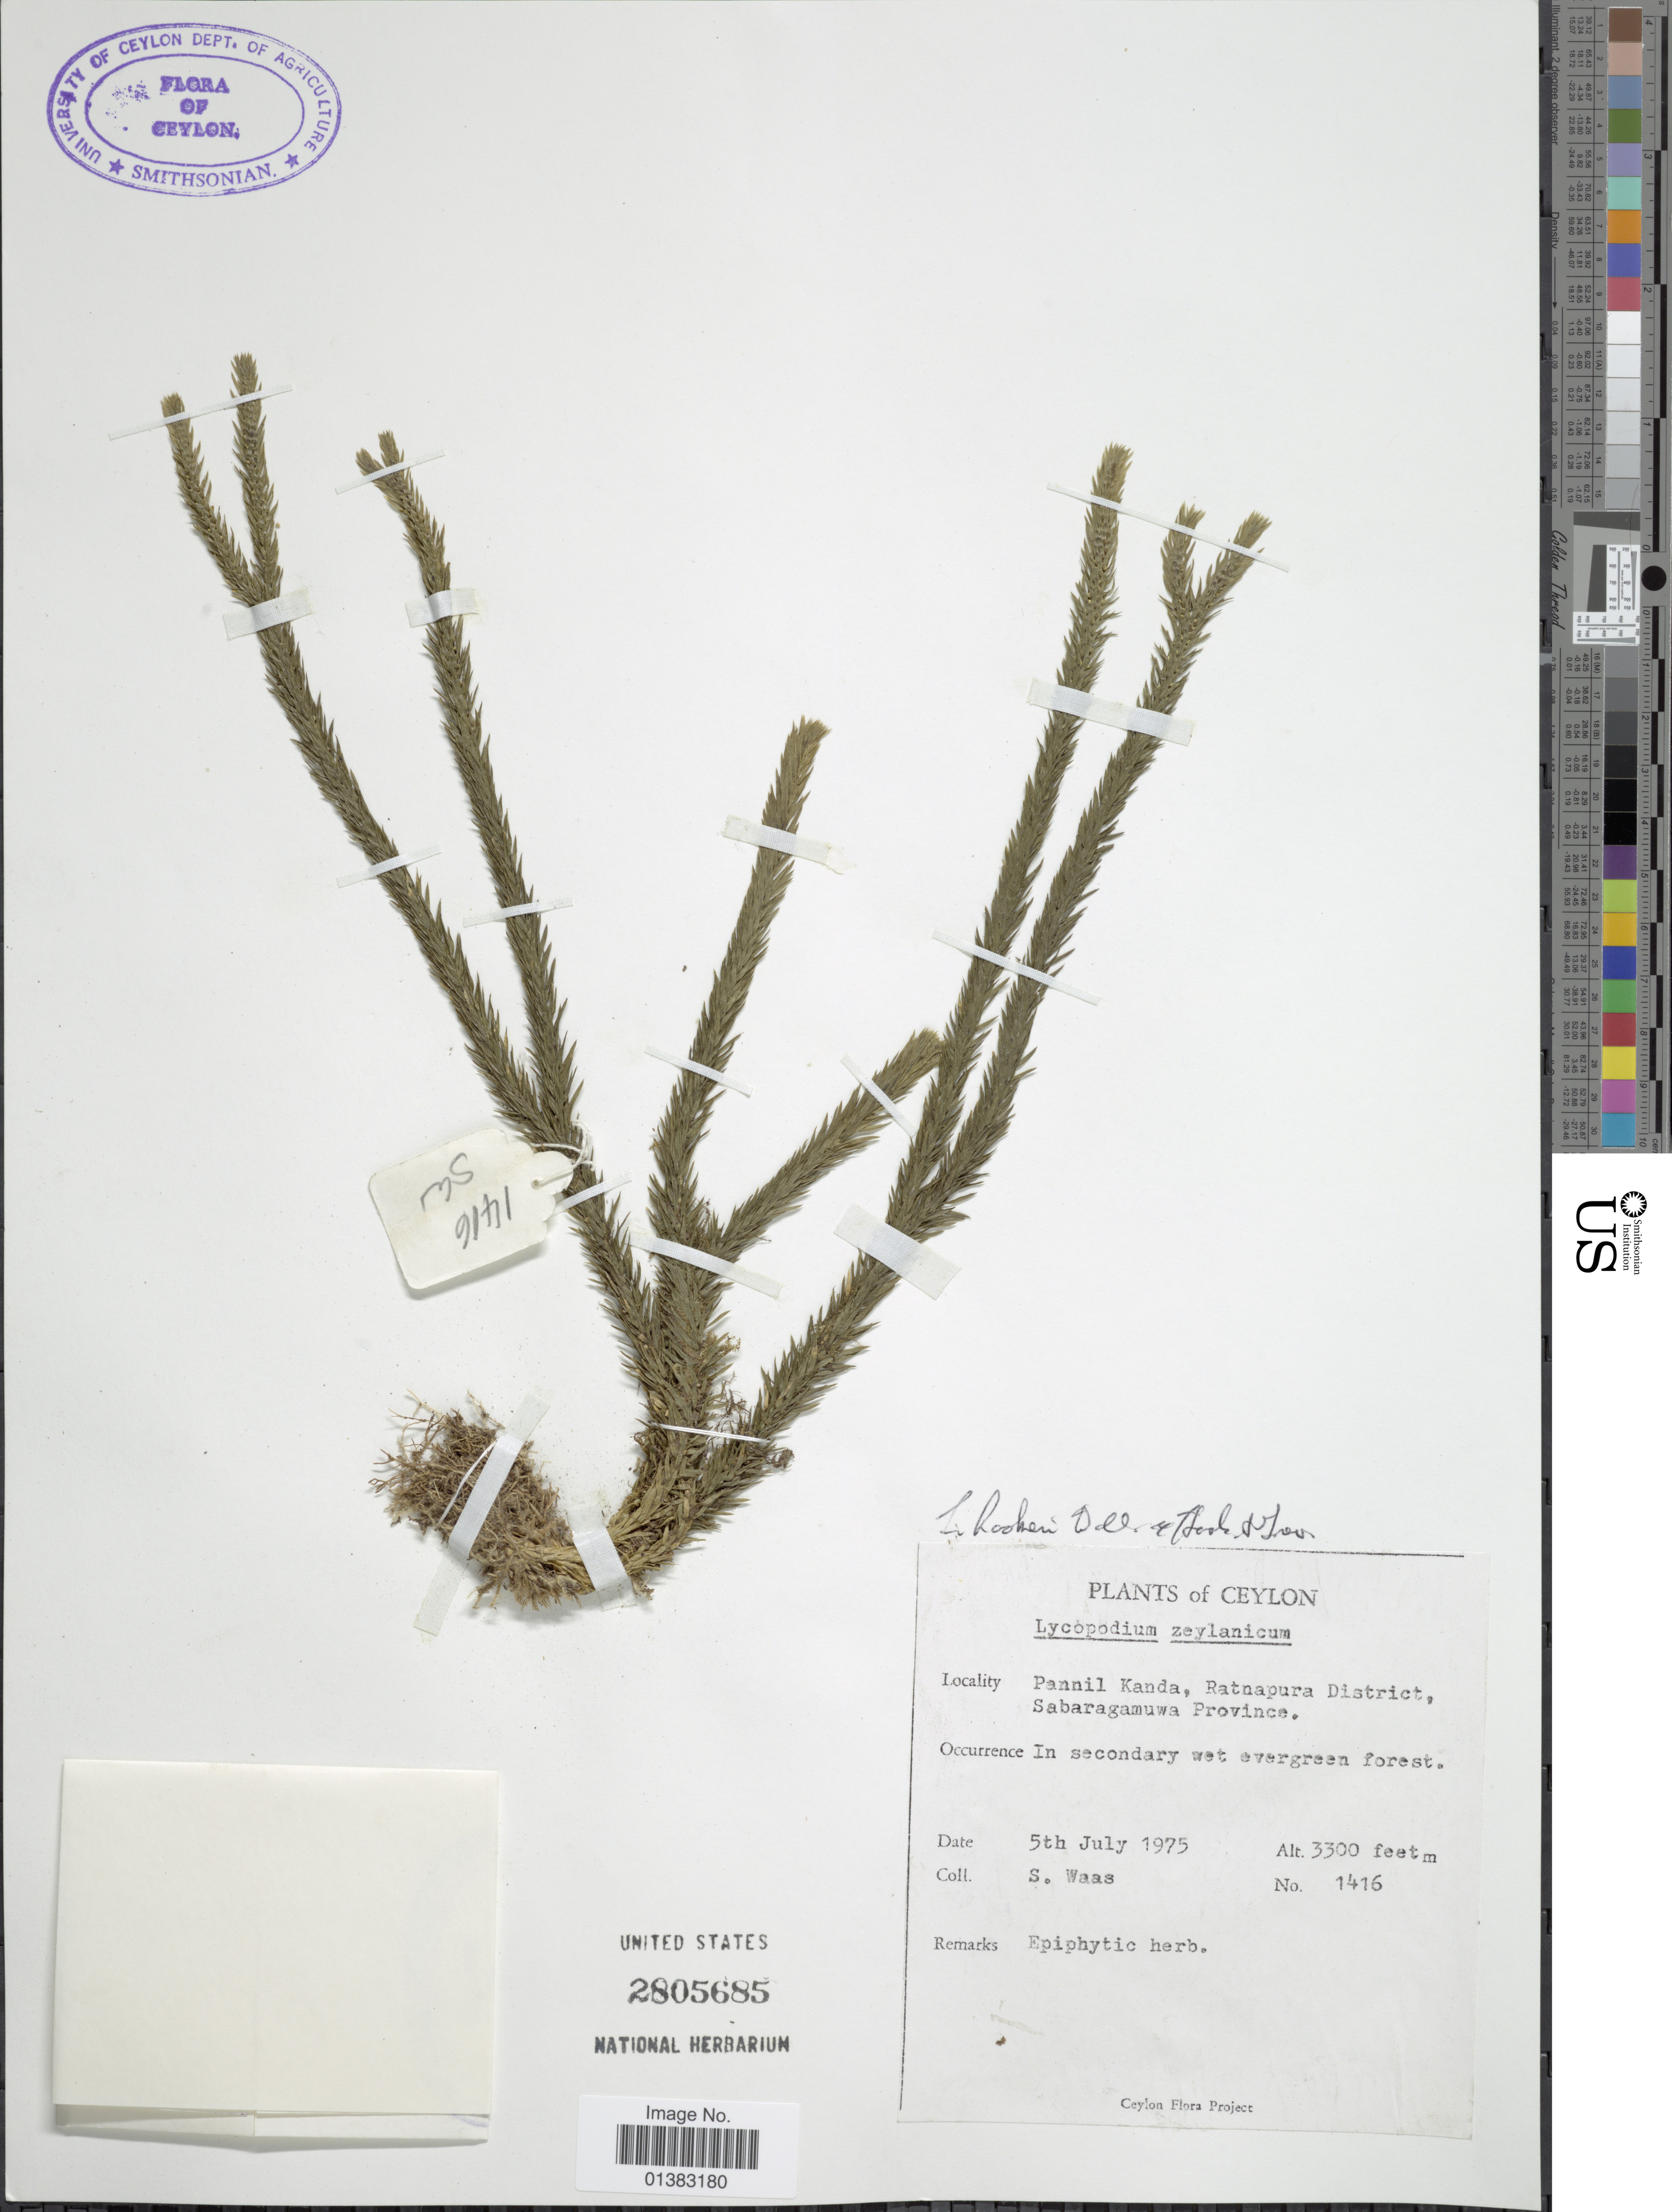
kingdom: Plantae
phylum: Tracheophyta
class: Lycopodiopsida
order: Lycopodiales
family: Lycopodiaceae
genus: Phlegmariurus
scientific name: Phlegmariurus pulcherrimus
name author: (Hook. & Grev.) Á. Löve & D. Löve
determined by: Field, A. R.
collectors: S. Waas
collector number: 1416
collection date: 1975-07-05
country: Sri Lanka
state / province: Sabaragamuwa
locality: Ceylon. Pannil Kanda, Ratnapura District, Sabaragamuwa Province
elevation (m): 1006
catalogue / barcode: US 2805685